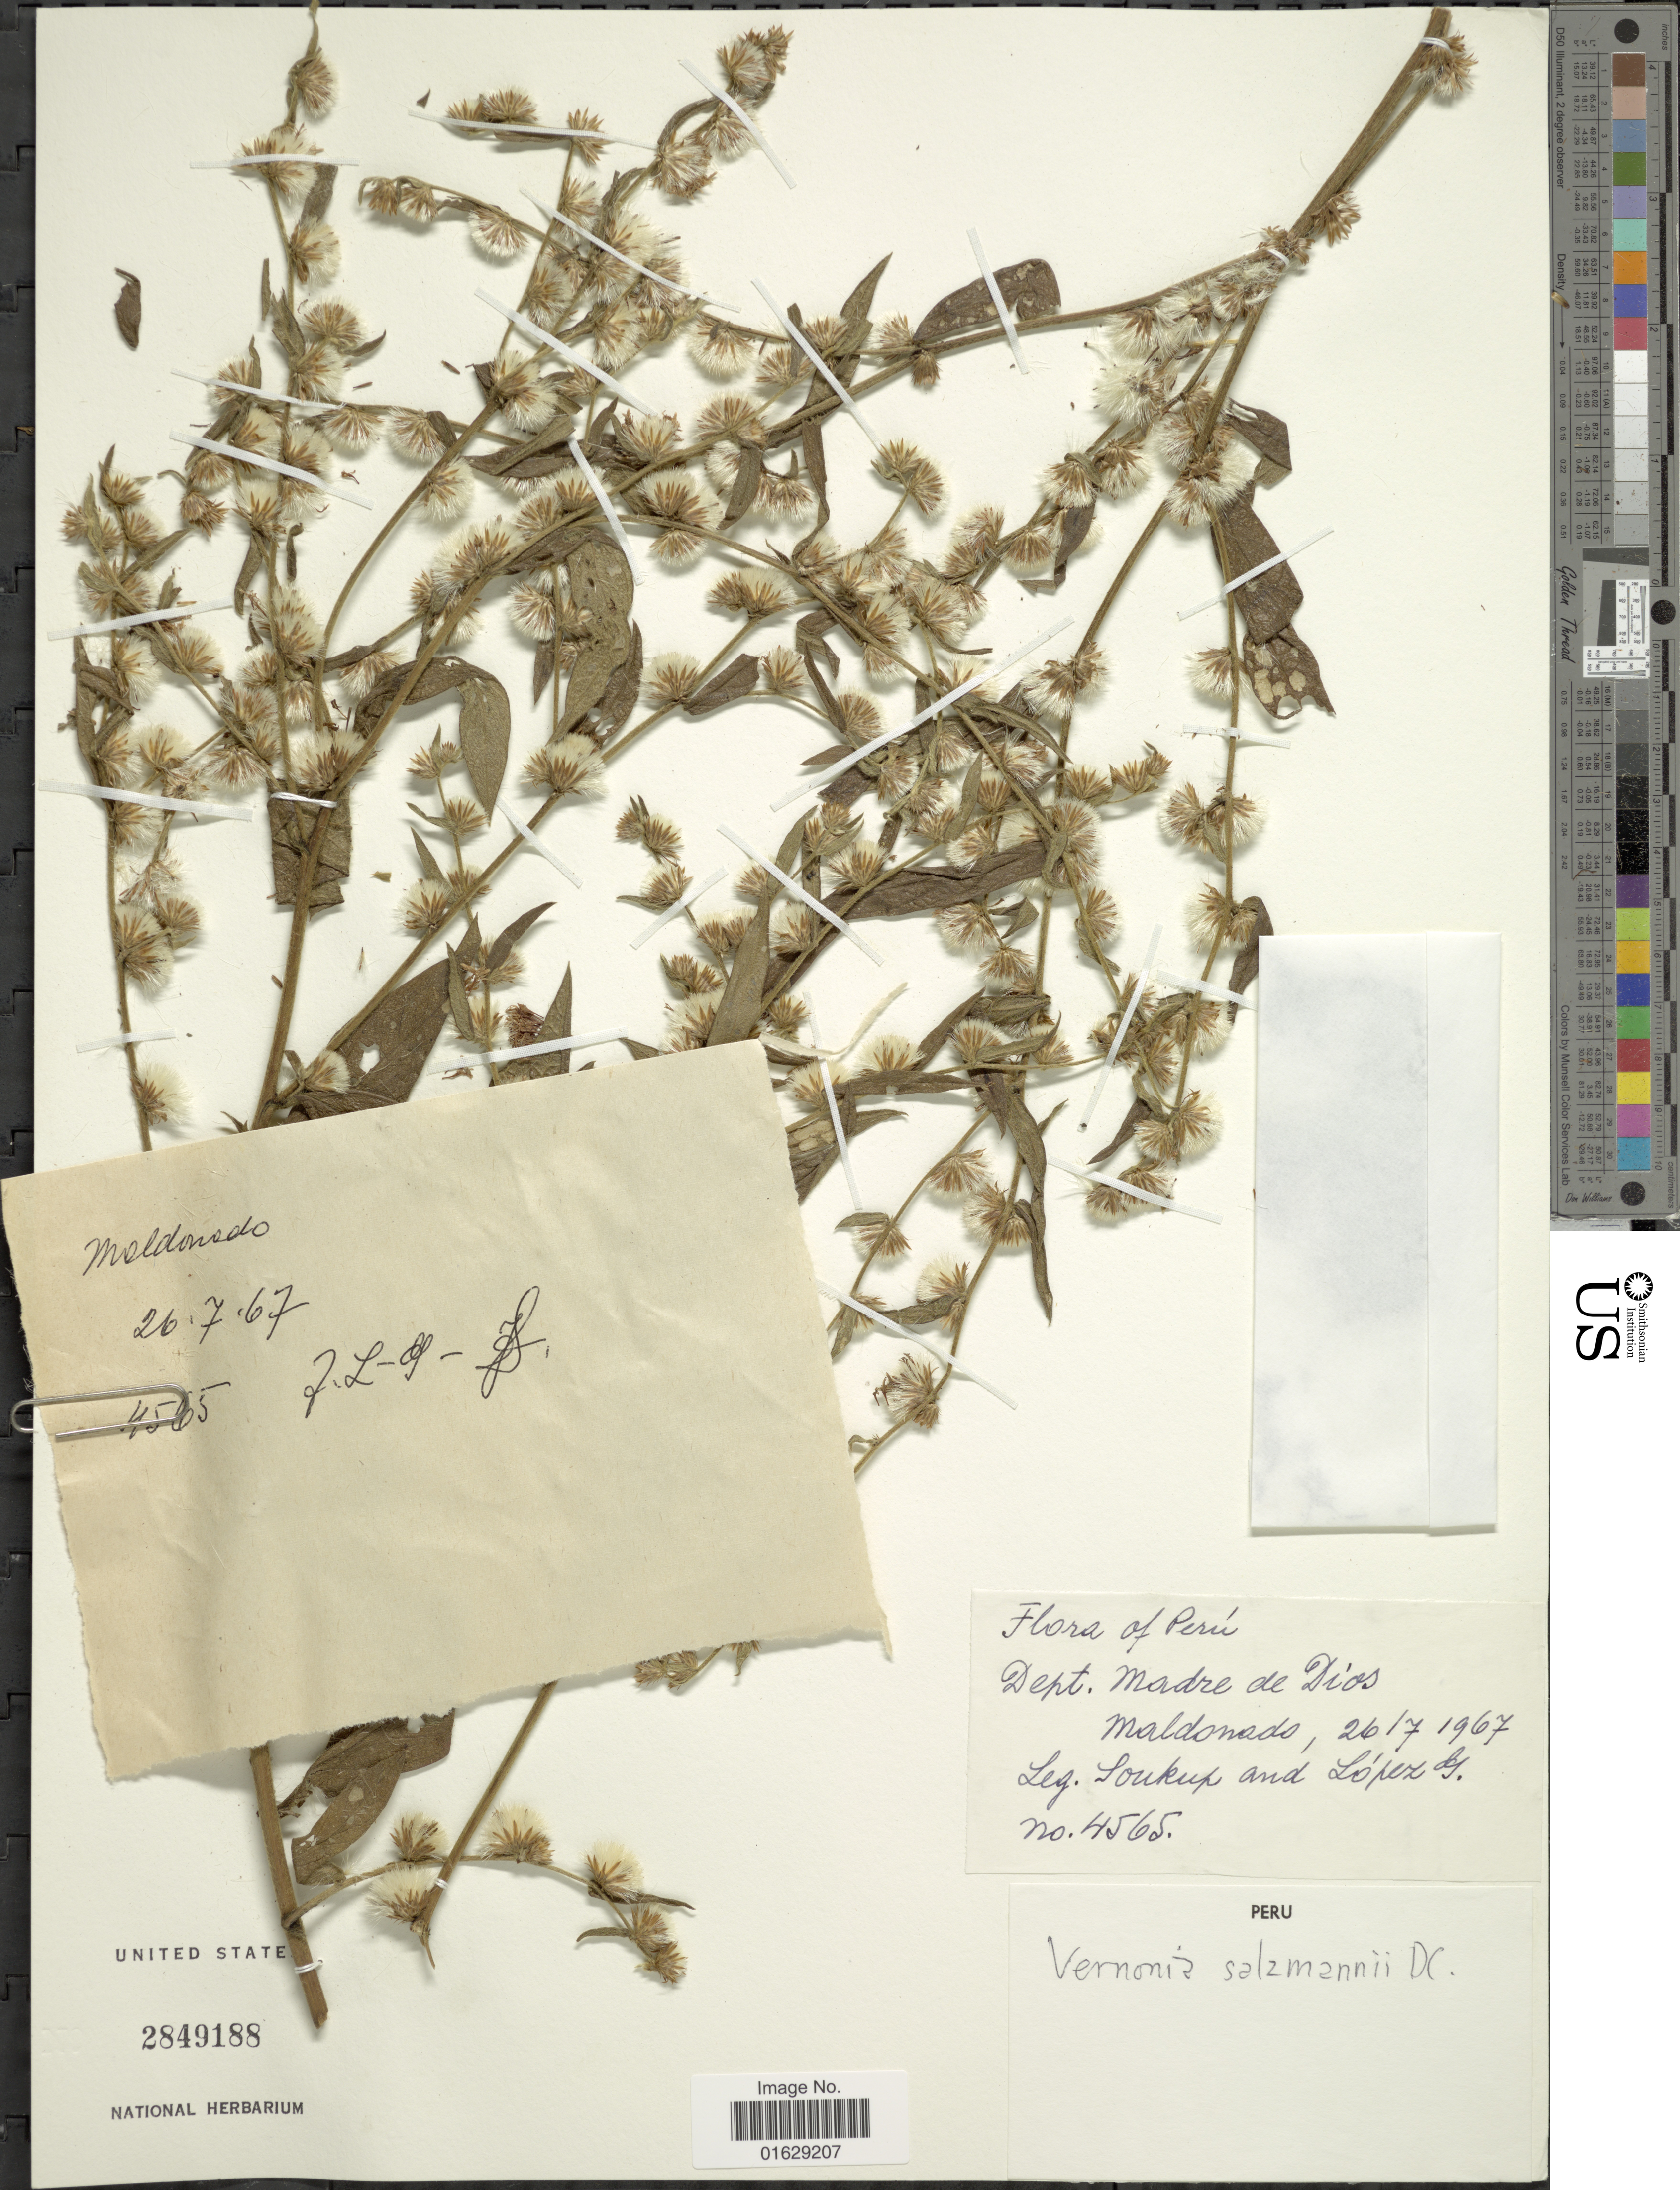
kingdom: Plantae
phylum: Tracheophyta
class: Magnoliopsida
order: Asterales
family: Asteraceae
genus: Lepidaploa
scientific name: Lepidaploa salzmannii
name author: (DC.) H. Rob.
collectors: -- Soukup & G. Lopéz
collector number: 4656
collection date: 1967-07-26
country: Peru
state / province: Madre de Dios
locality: Dept. Madre de Dios, Maldonado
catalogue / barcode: US 2849188